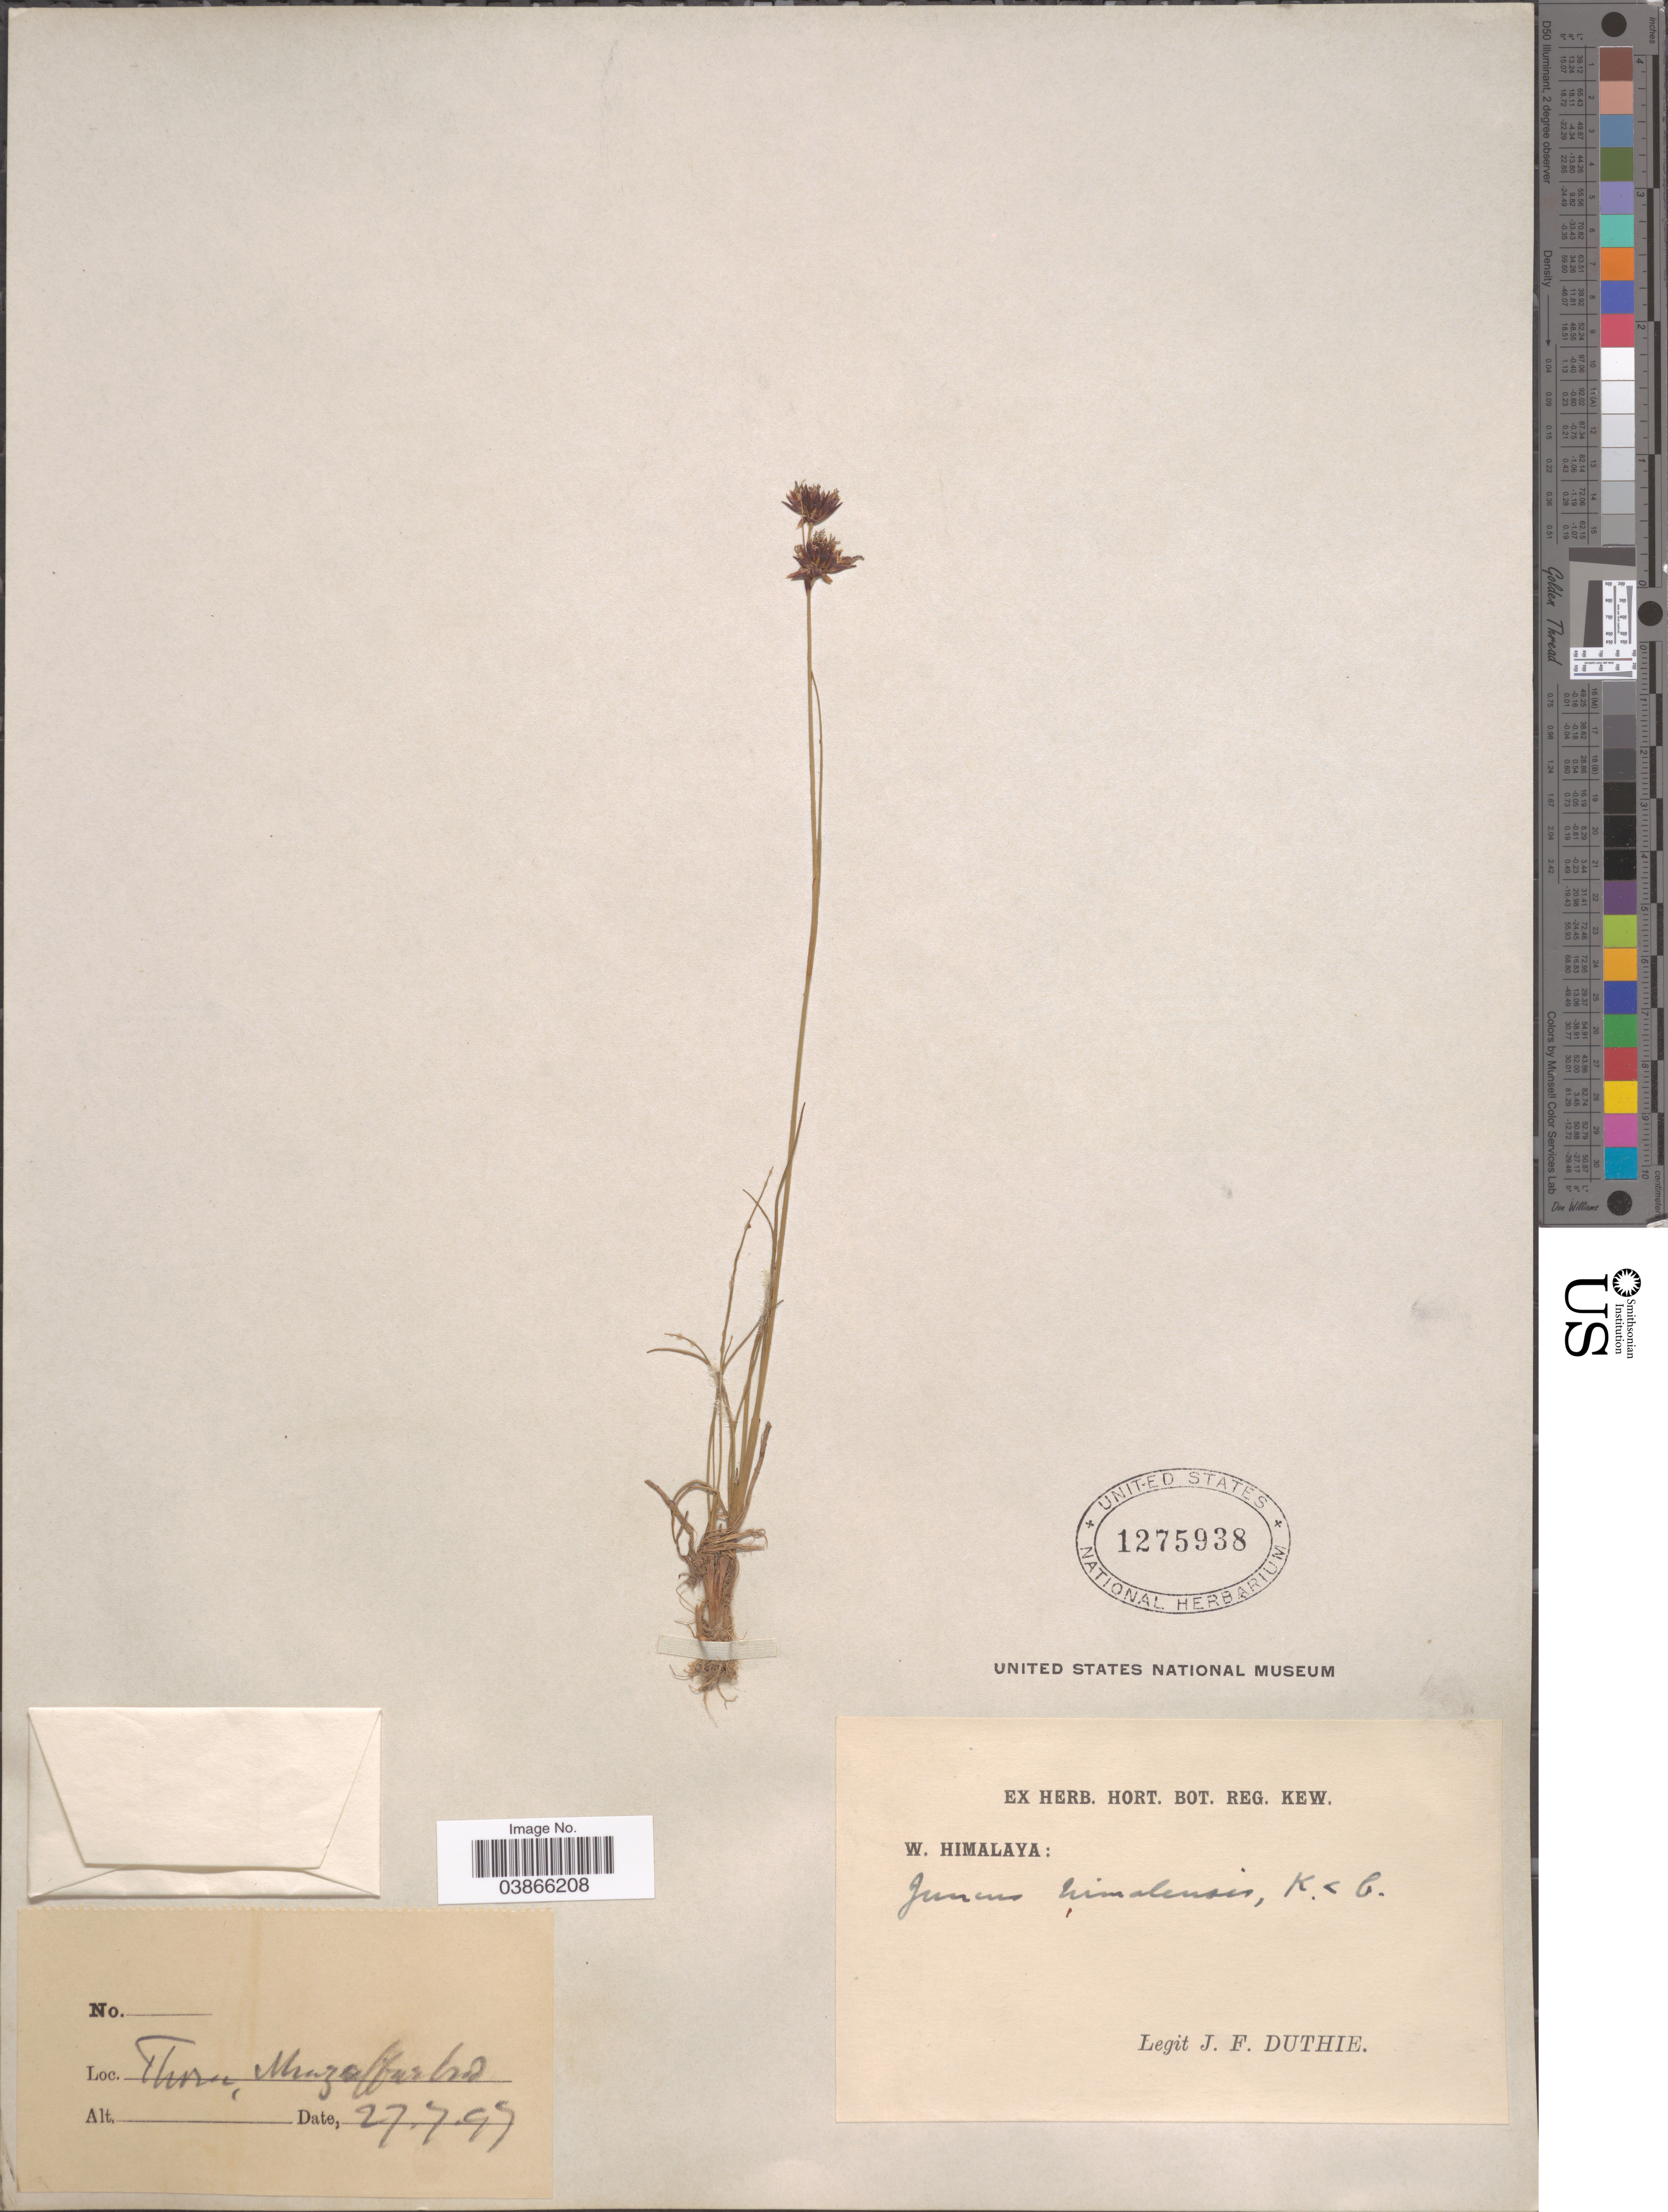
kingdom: Plantae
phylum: Tracheophyta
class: Liliopsida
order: Poales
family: Juncaceae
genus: Juncus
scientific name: Juncus himalensis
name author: Klotzsch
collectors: J. F. Duthie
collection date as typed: Transcribed d/m/y: 27/7/97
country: India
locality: Thoru, Muzaffarbad. W. Himalaya.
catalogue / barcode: US 1275938